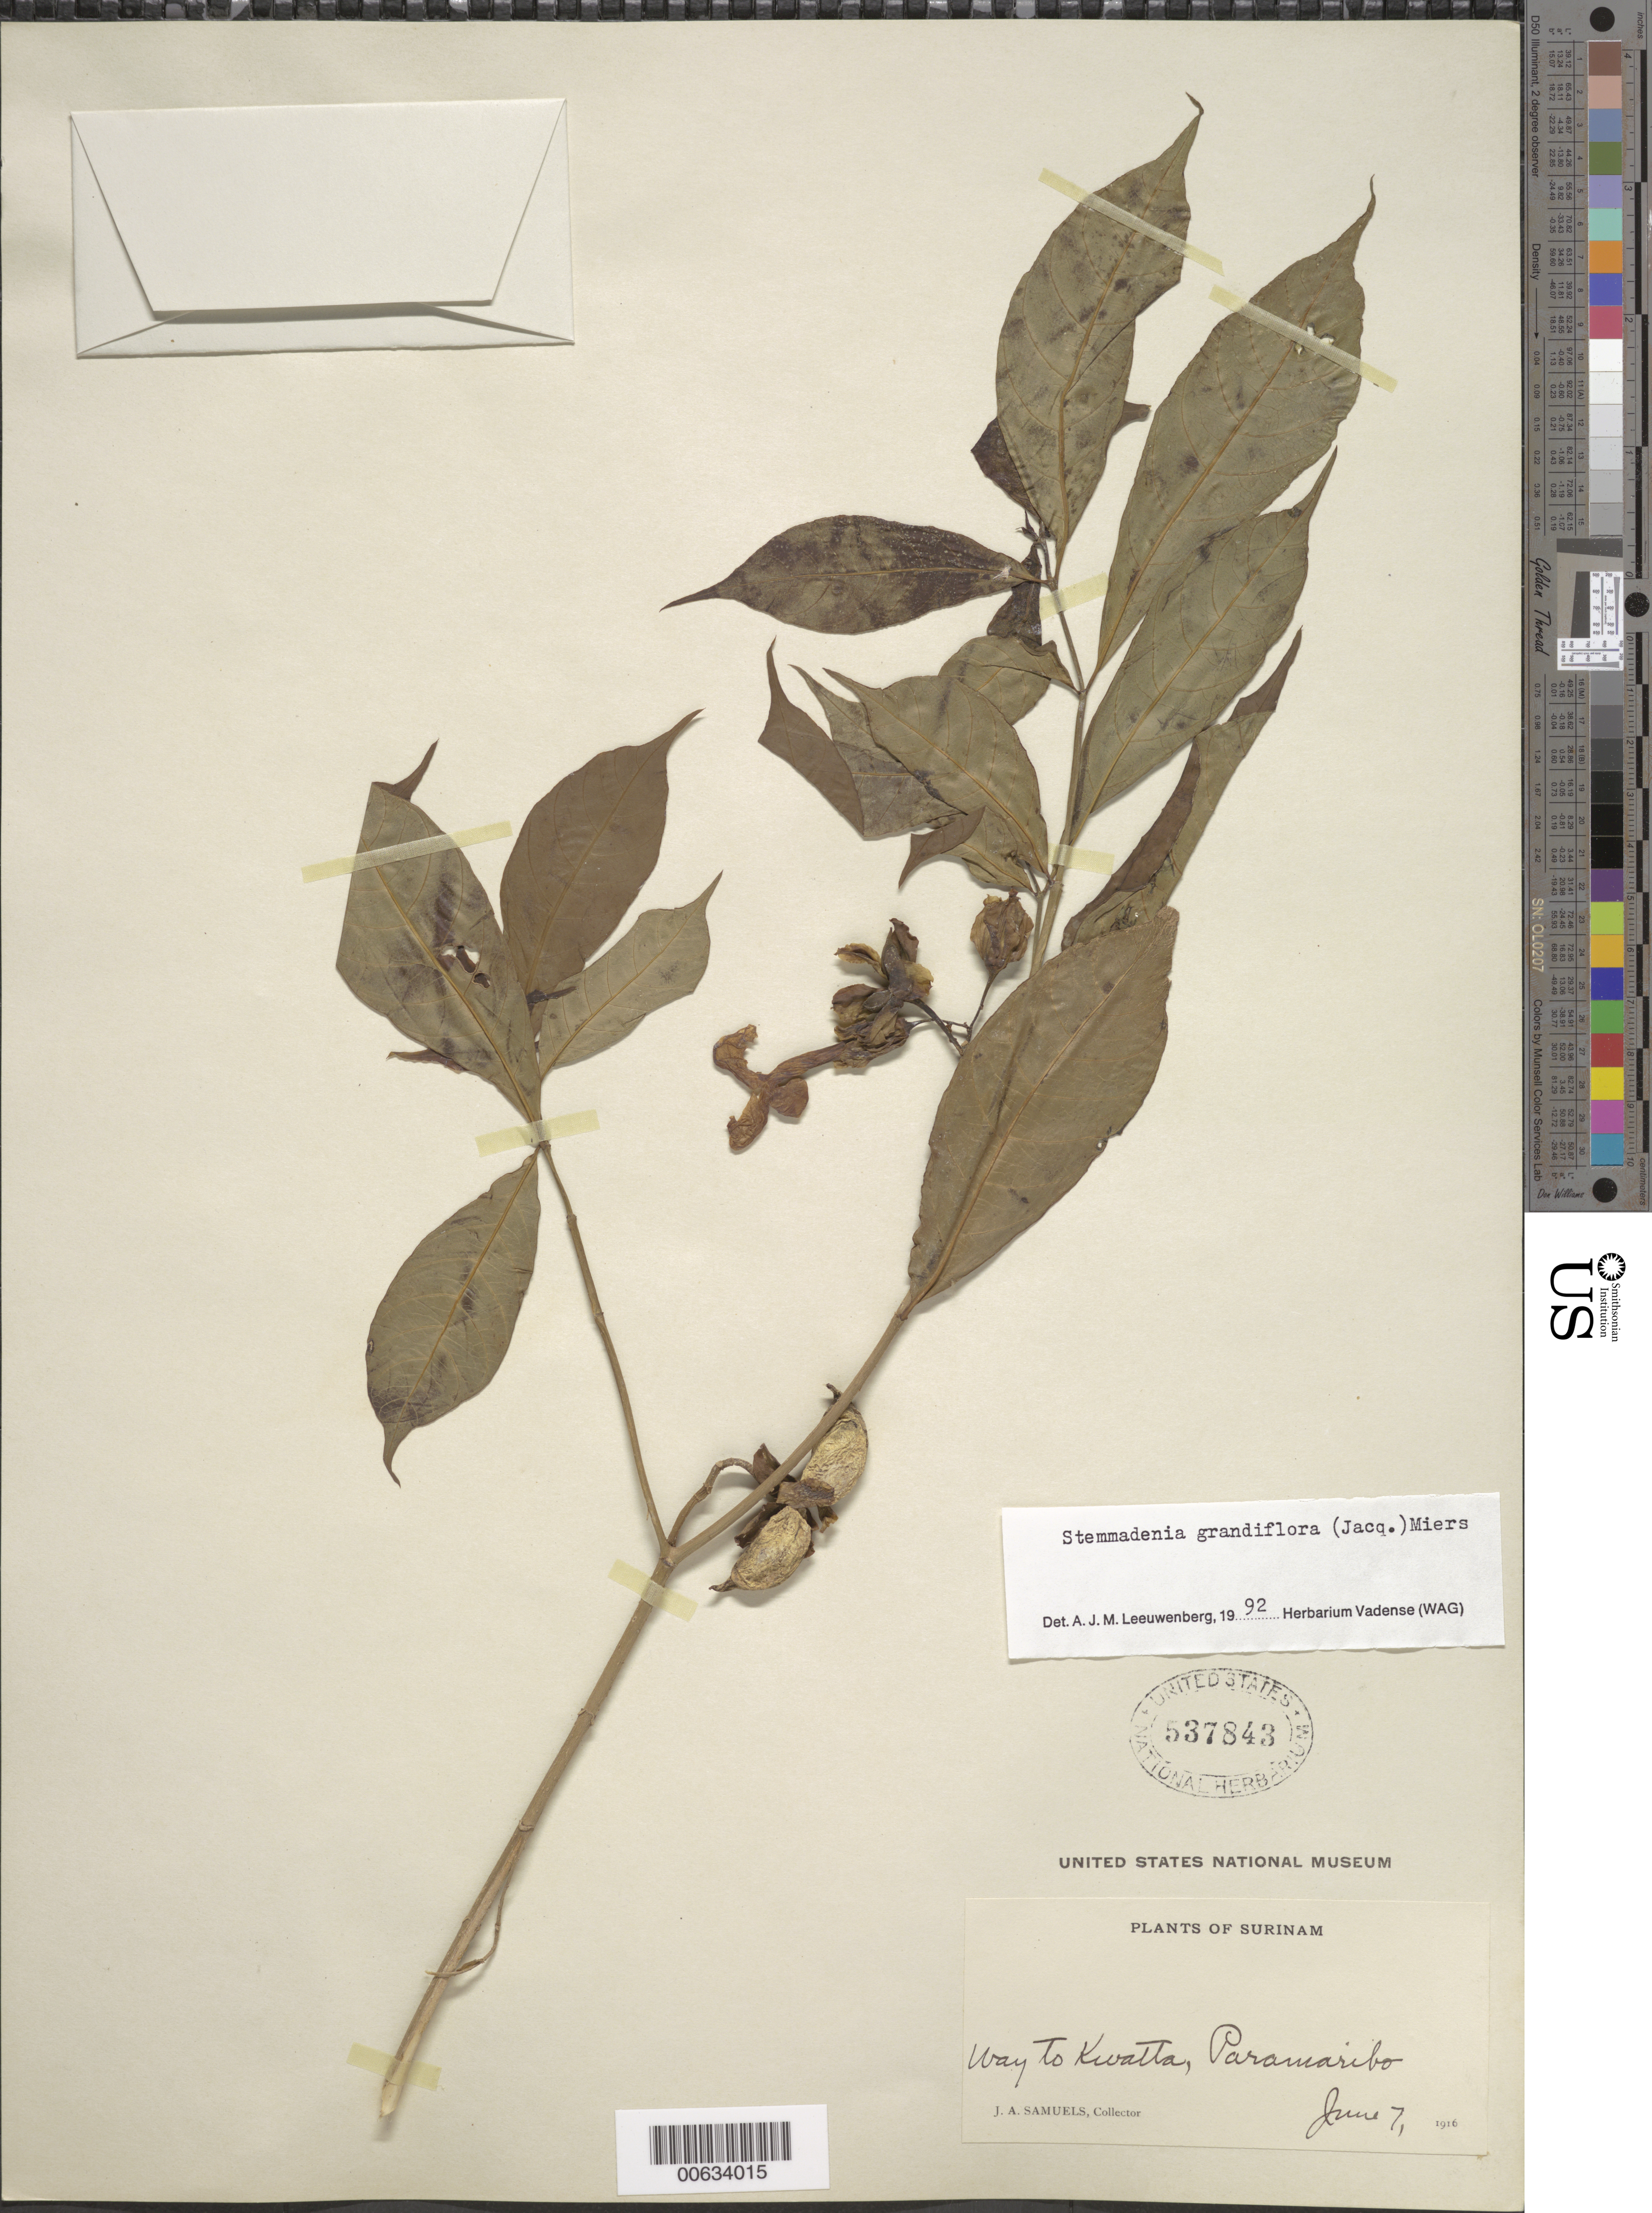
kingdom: Plantae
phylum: Tracheophyta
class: Magnoliopsida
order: Gentianales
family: Apocynaceae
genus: Stemmadenia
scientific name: Stemmadenia grandiflora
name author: (Jacq.) Miers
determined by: Leeuwenberg, A. J. M.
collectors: J. A. Samuels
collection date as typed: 7-Jun-16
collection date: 1916-06-07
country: Suriname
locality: Kwatta, Paramaribo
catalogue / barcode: US 537843